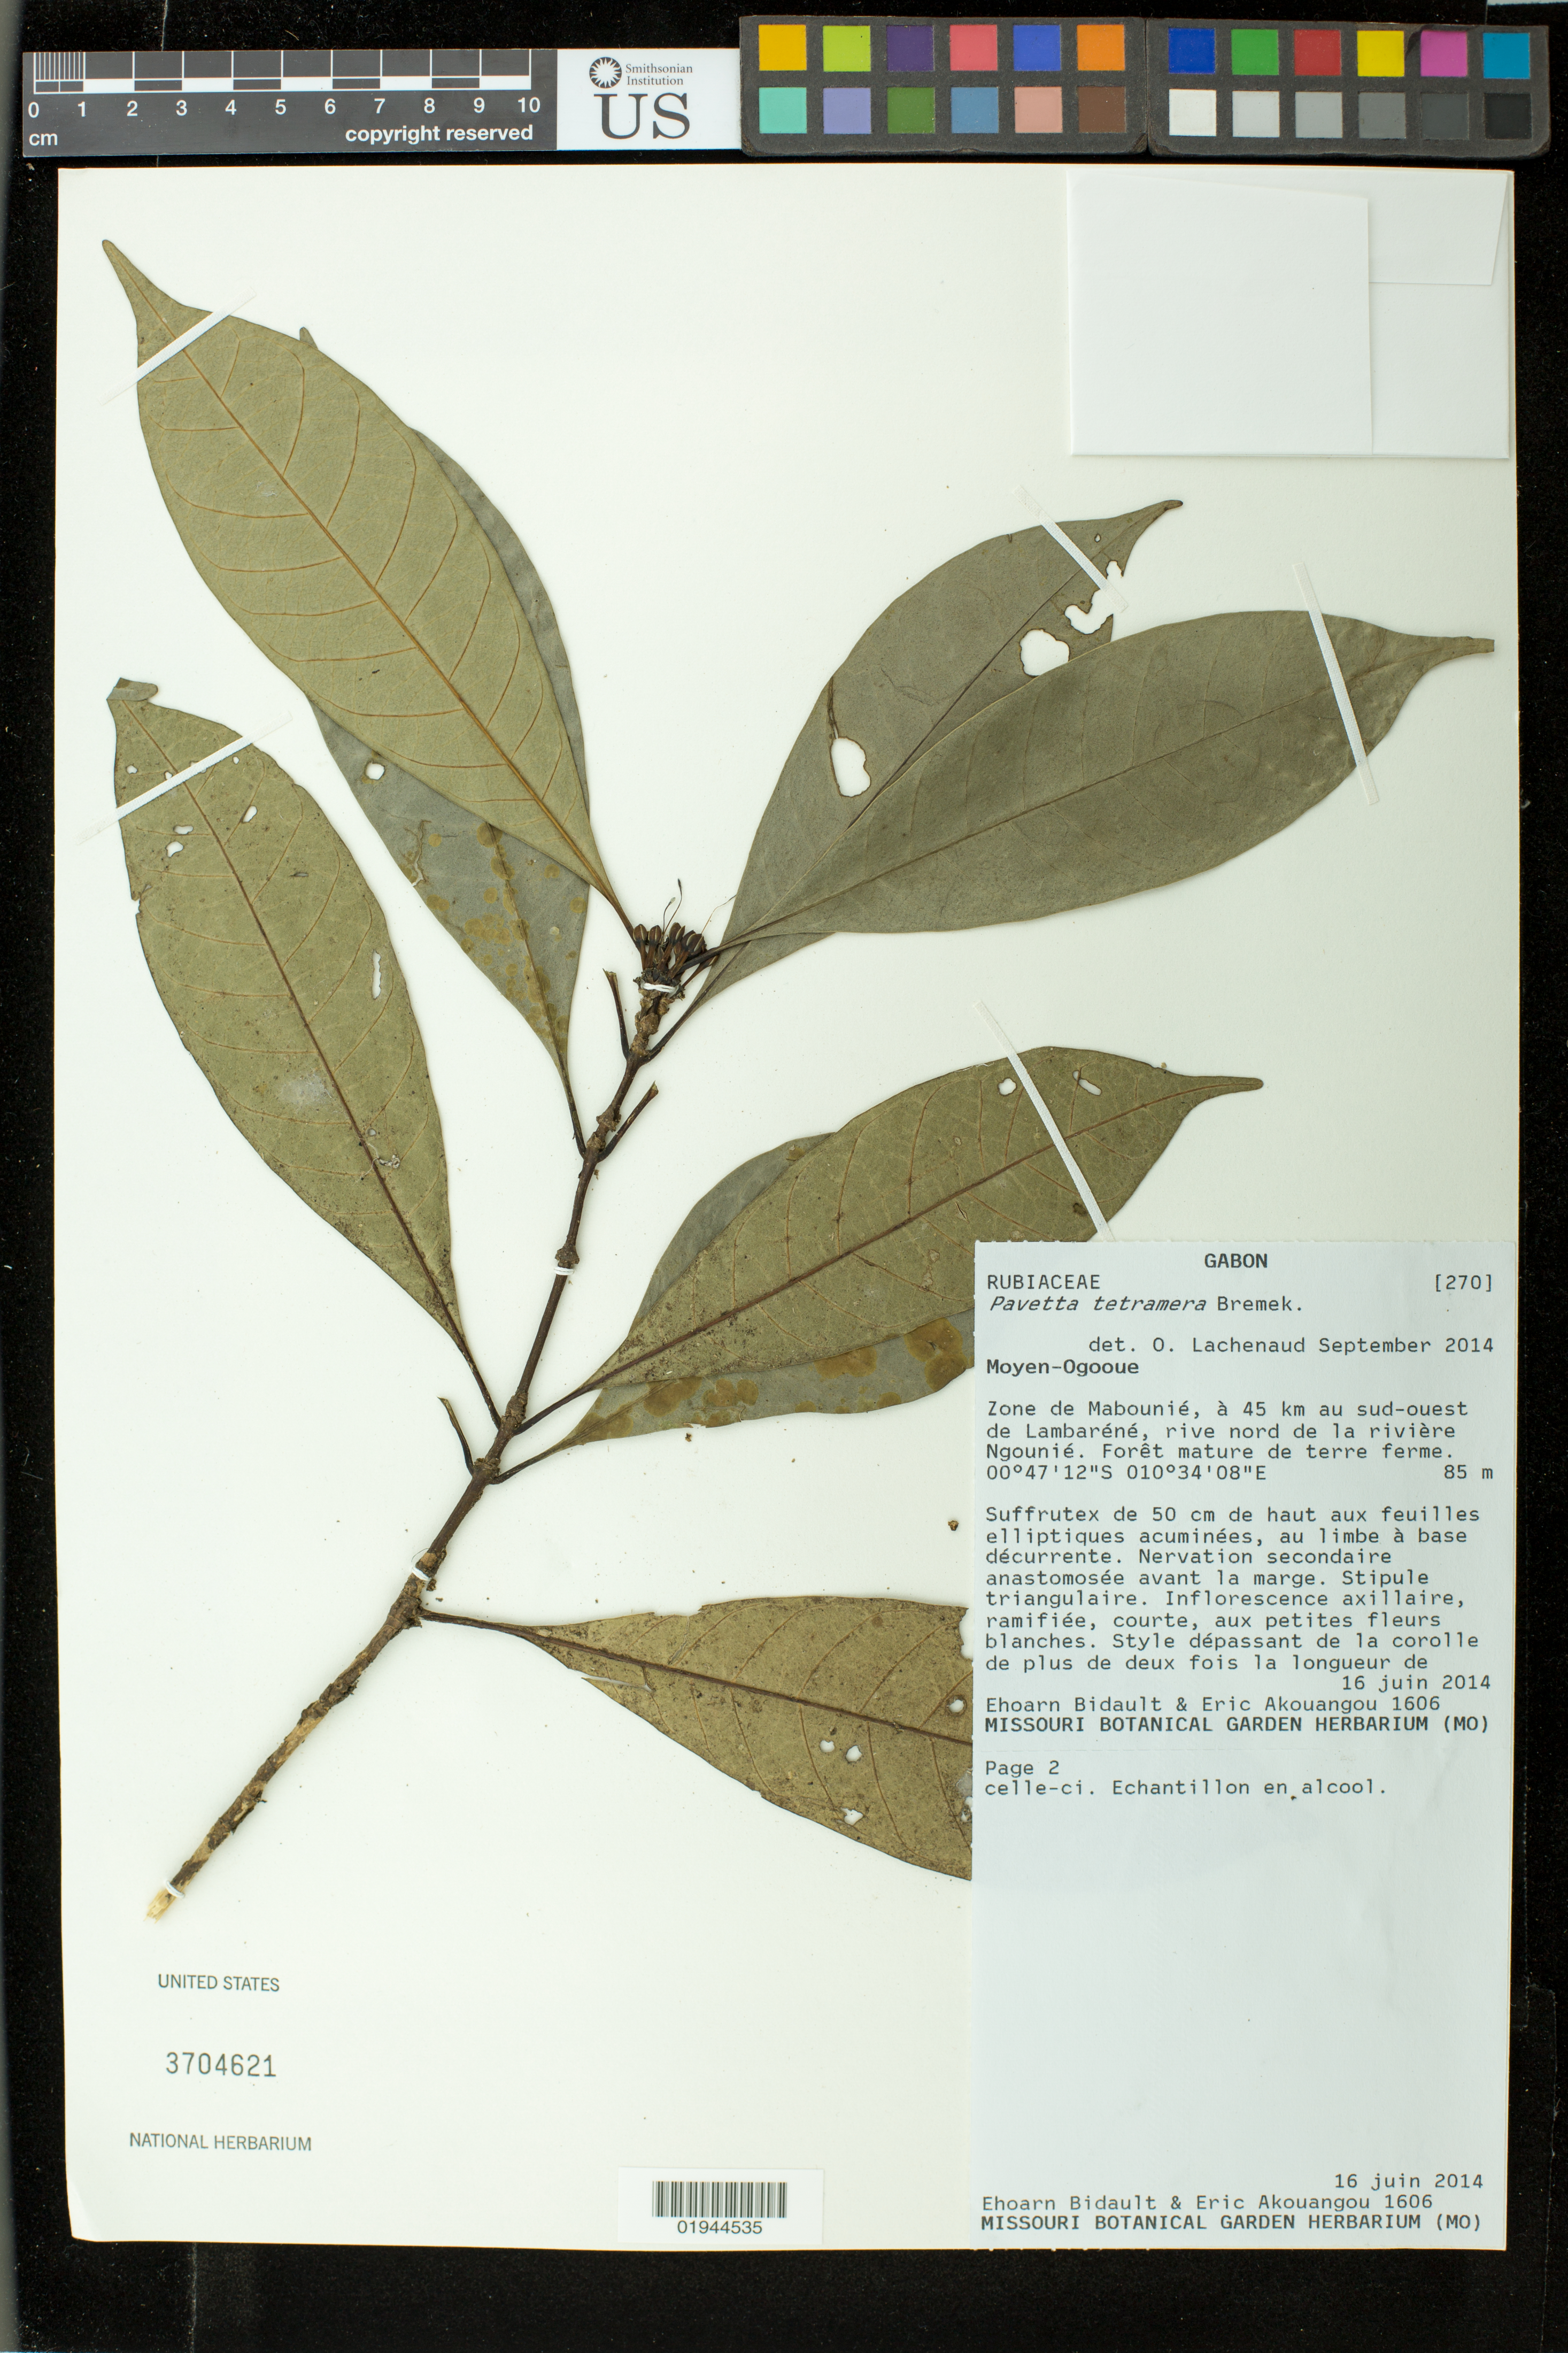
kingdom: Plantae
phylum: Tracheophyta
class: Magnoliopsida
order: Gentianales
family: Rubiaceae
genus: Pavetta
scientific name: Pavetta tetramera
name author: (Hiern) Bremek.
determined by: Lachenaud, O.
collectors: E. Bidault & E. Akouangou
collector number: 1606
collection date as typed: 16 juin 2014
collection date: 2014-06-16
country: Gabon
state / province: Moyen-Ogooué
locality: Zone de Mabounie, a 45 km au sud-ouest de Lambarene, rive nord de la riviere Ngounie.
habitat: Foret mature de terra firme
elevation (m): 85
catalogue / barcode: US 3704621